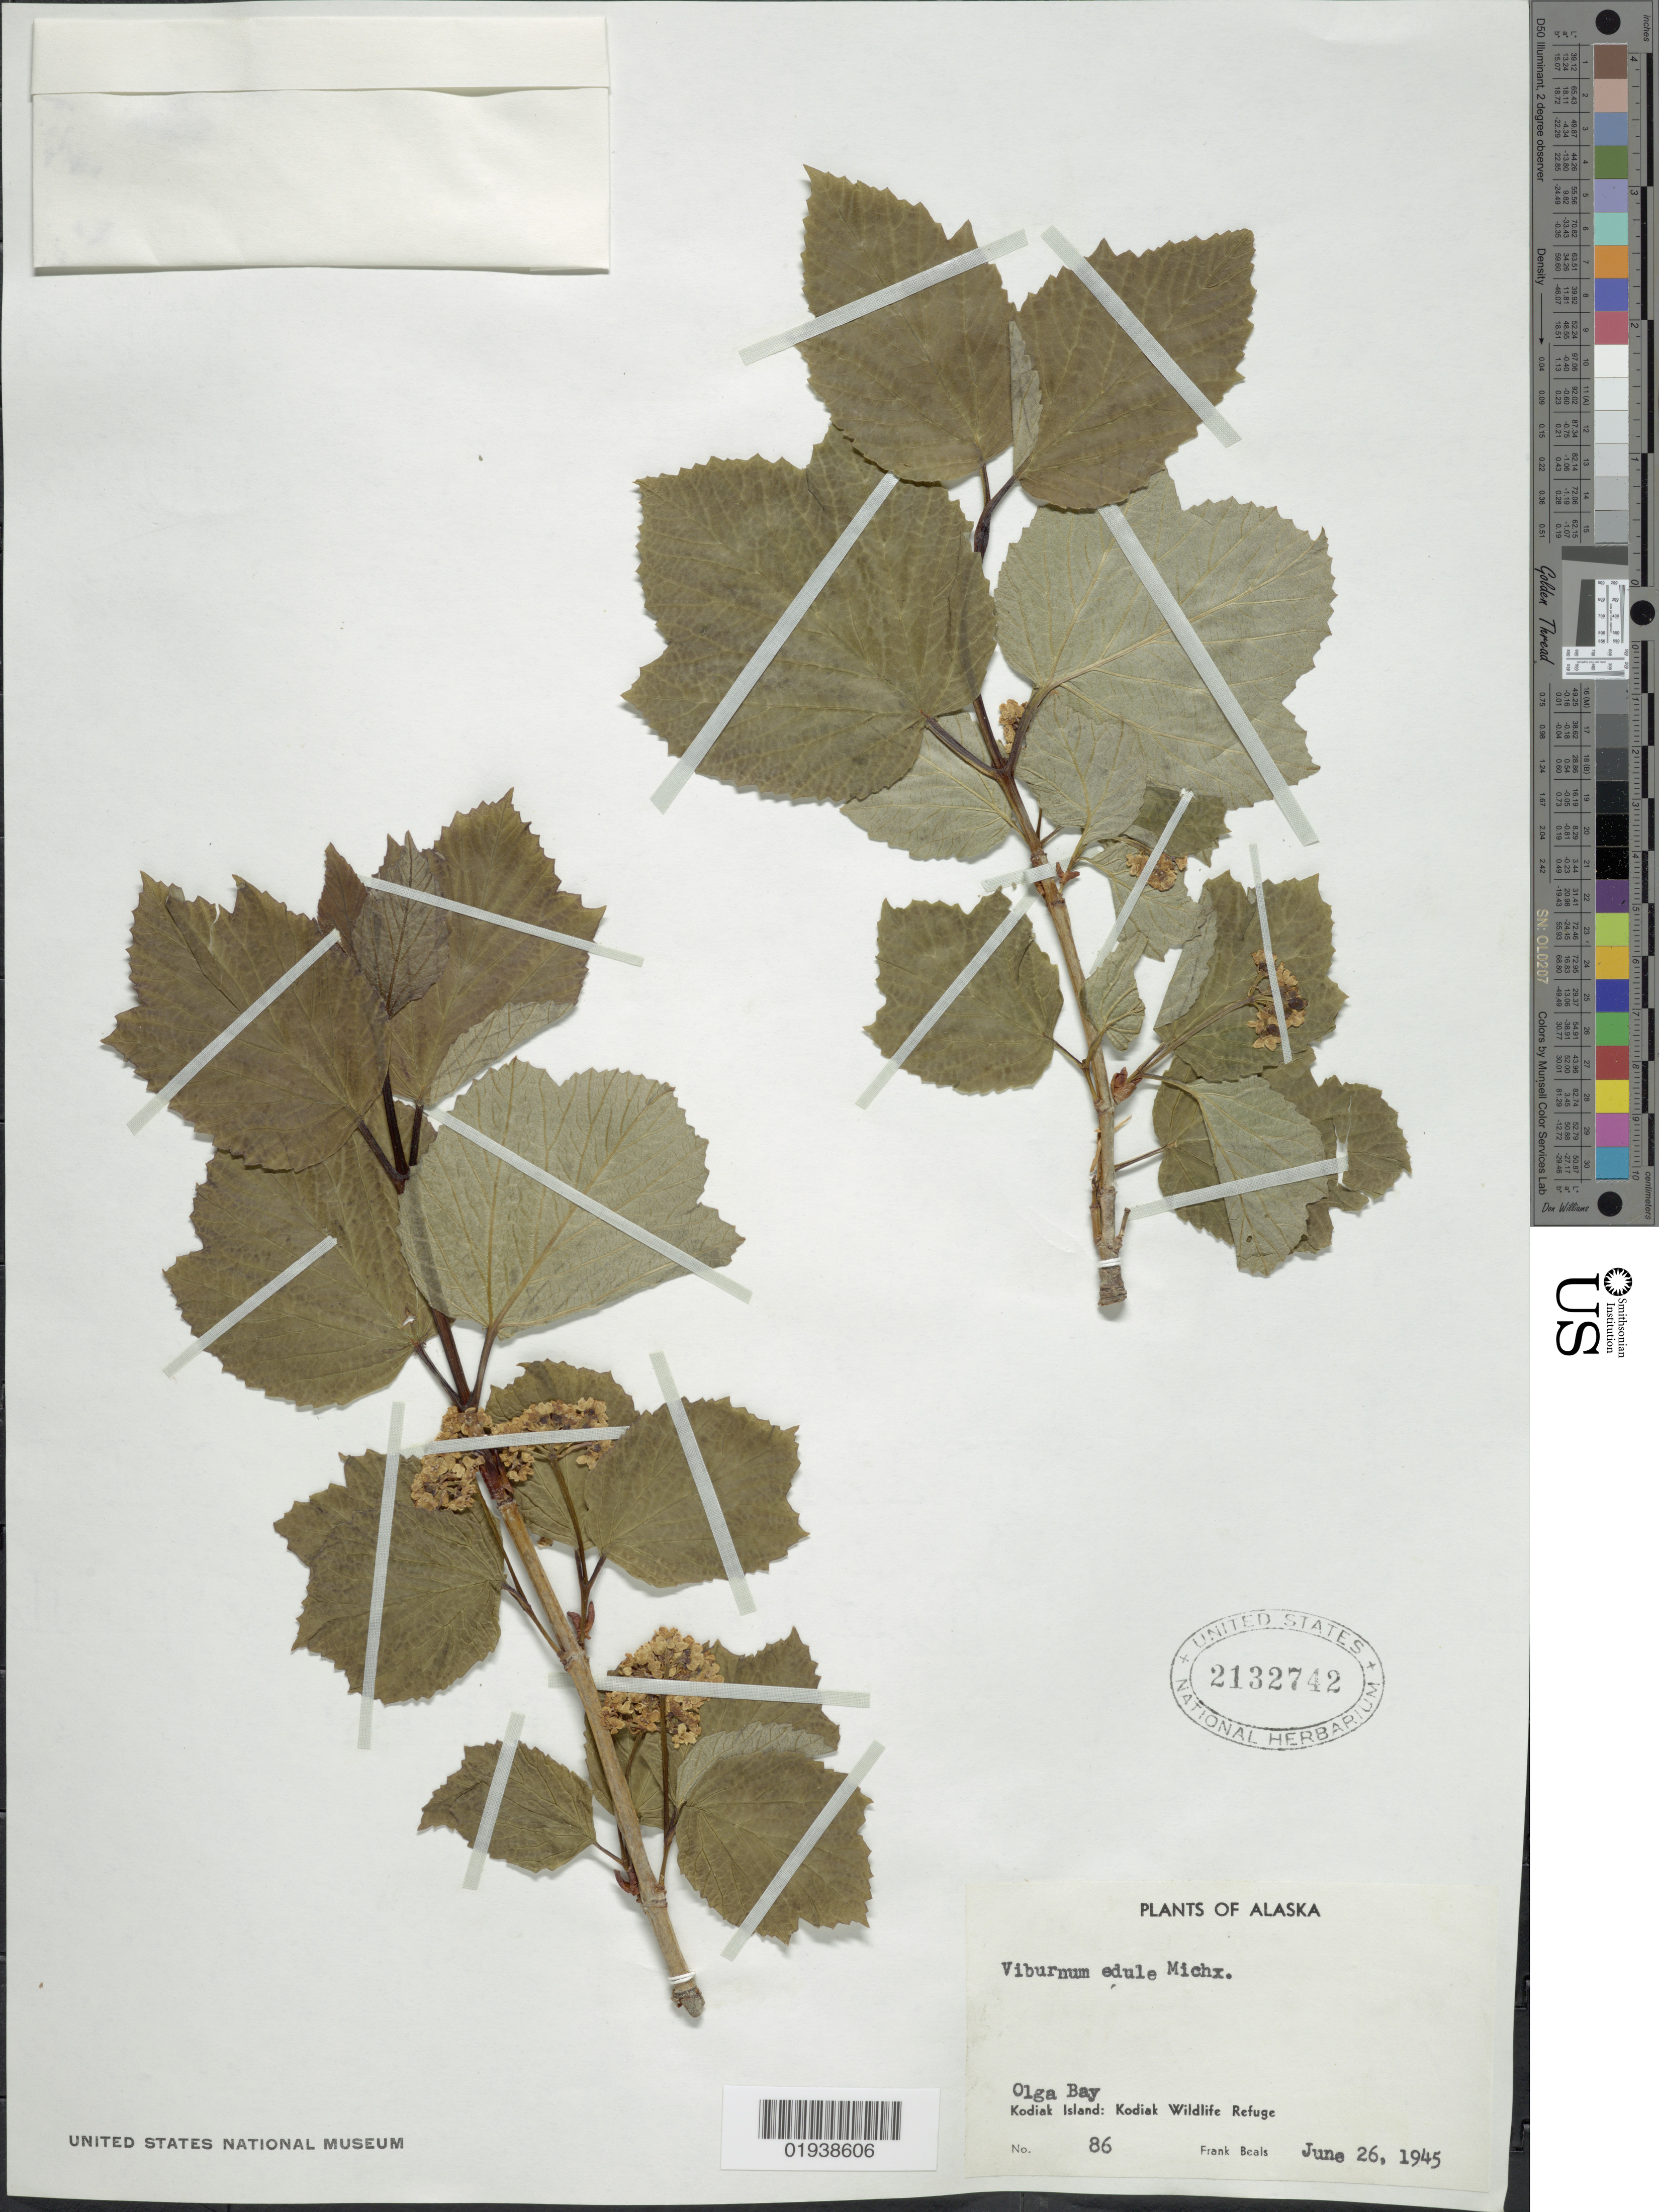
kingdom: Plantae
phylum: Tracheophyta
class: Magnoliopsida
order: Dipsacales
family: Viburnaceae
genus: Viburnum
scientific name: Viburnum edule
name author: (Michx.) Raf.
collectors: F. Beals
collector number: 86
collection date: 1945-06-26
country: United States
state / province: Alaska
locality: Olga Bay, Kodiak Island: Kodiak Wildlife Refuge.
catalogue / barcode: US 2132742